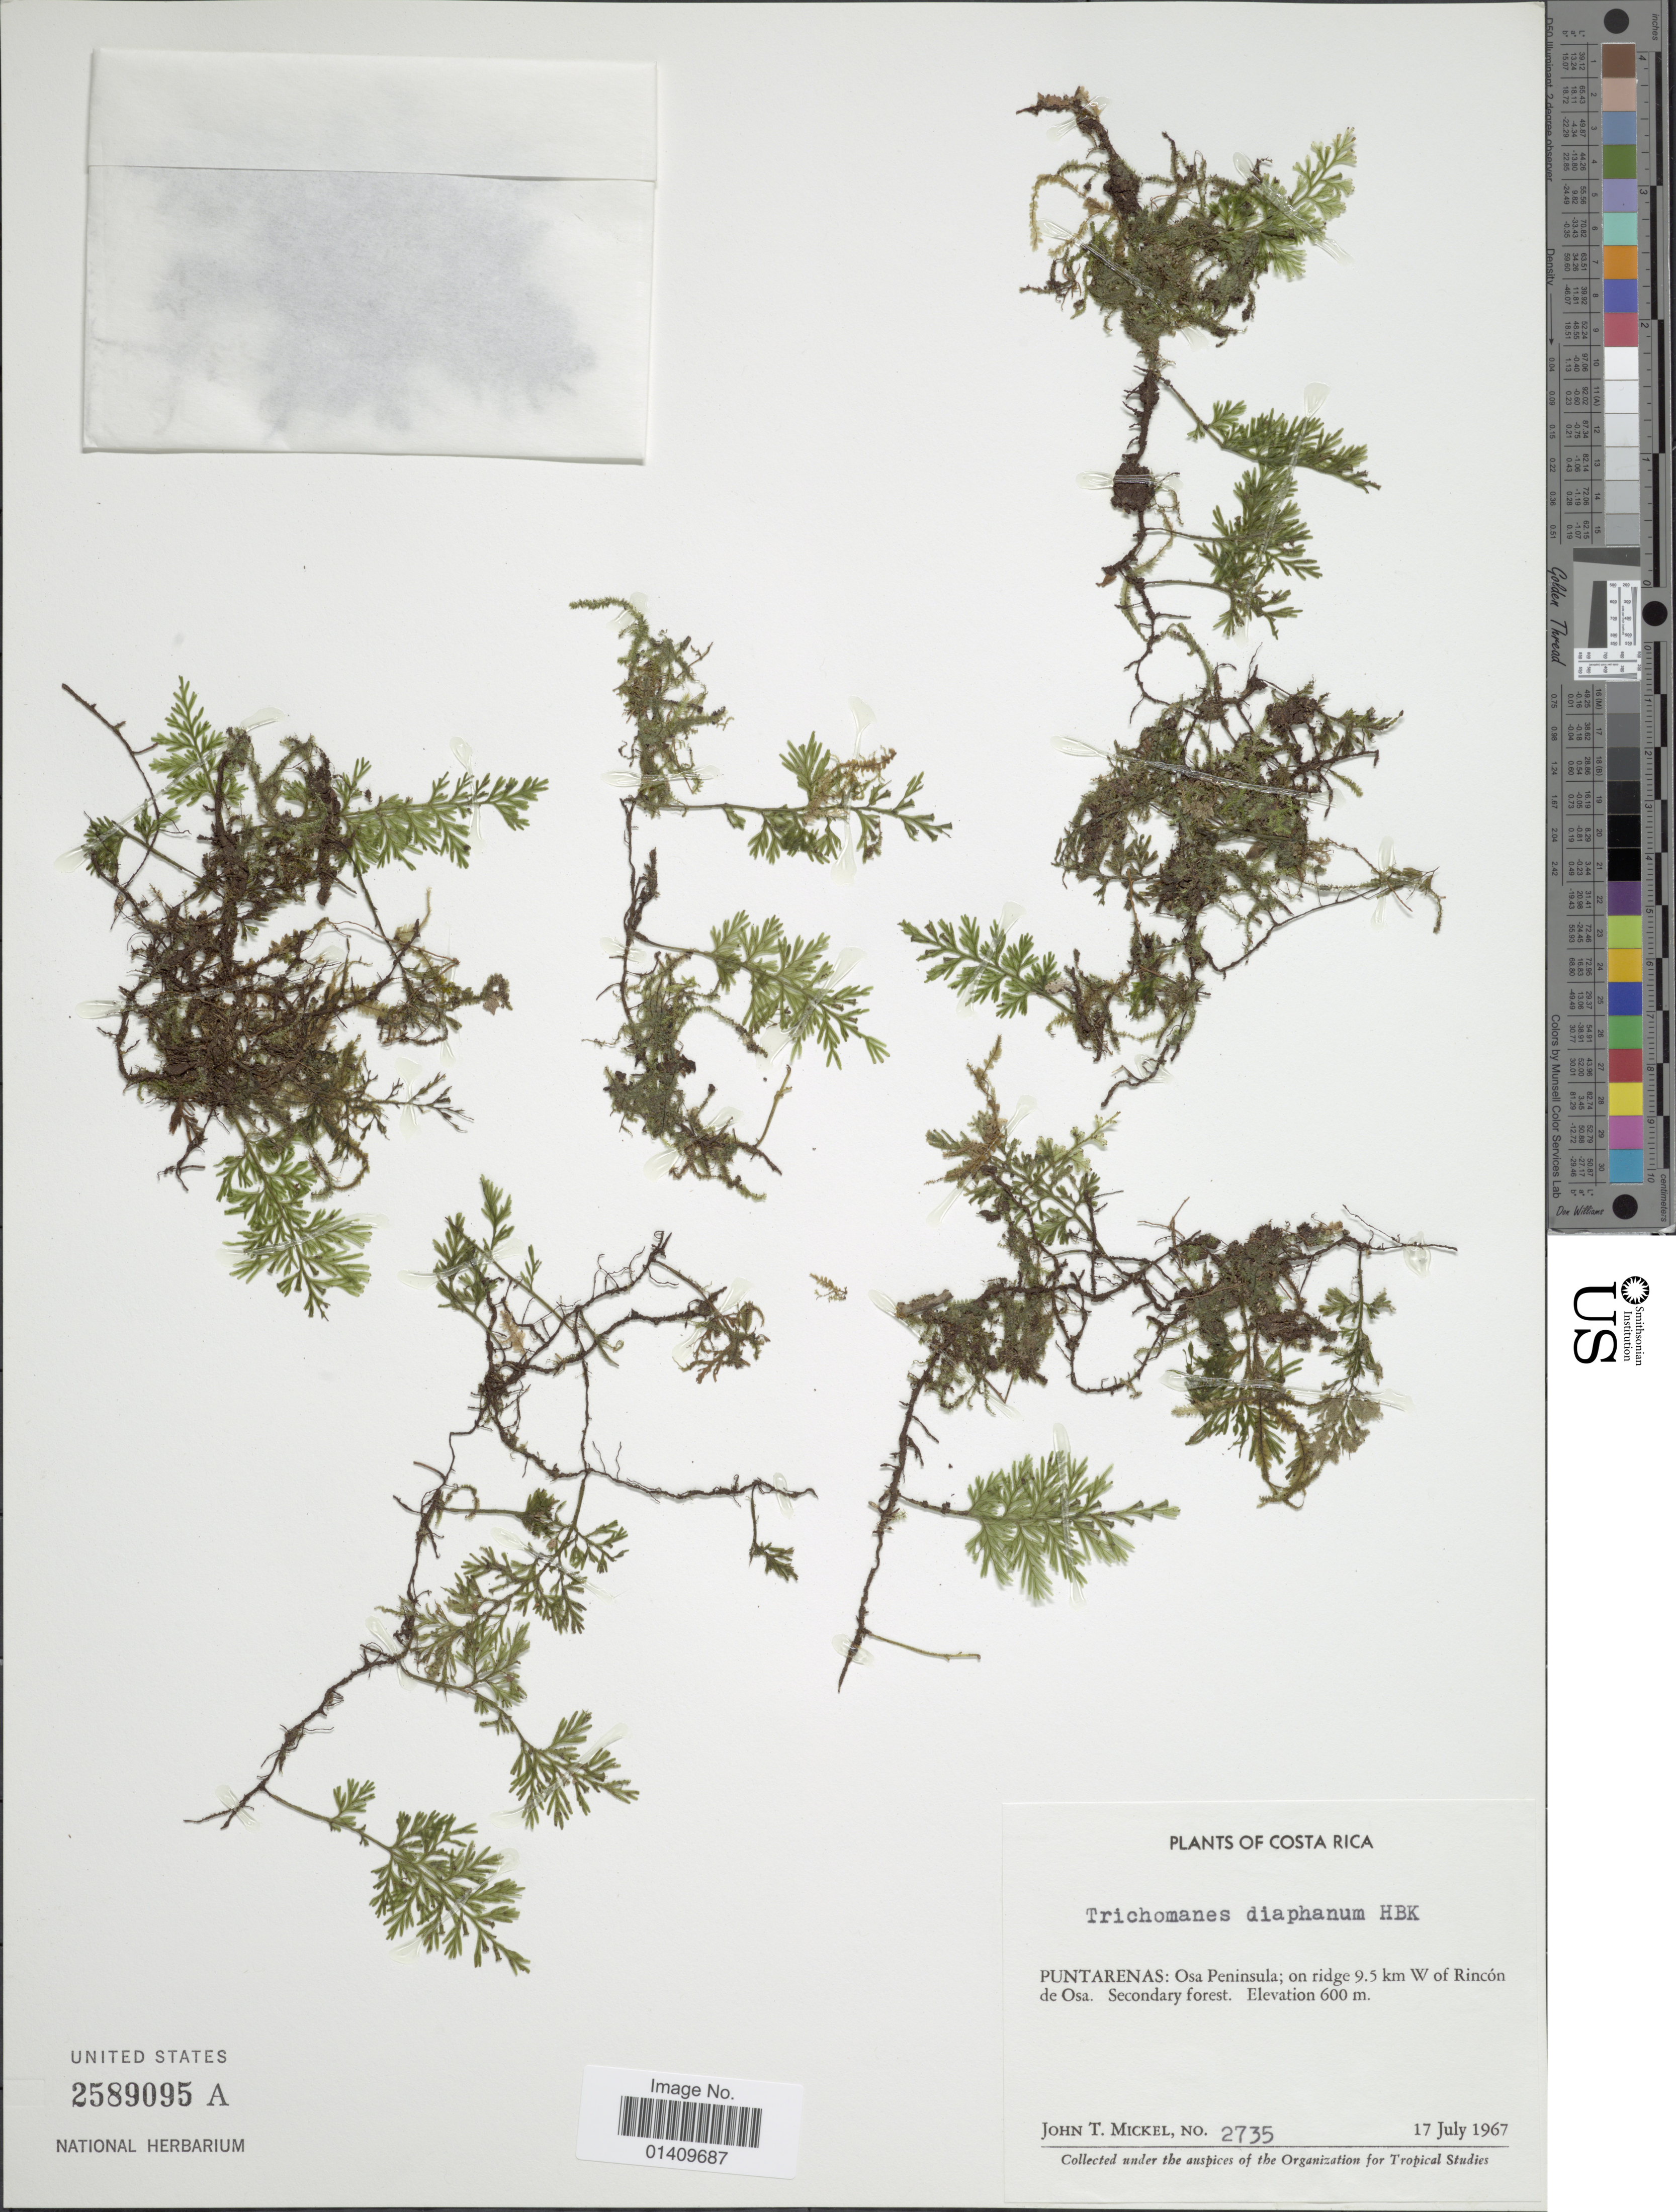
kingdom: Plantae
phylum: Tracheophyta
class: Polypodiopsida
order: Hymenophyllales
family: Hymenophyllaceae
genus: Polyphlebium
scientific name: Polyphlebium diaphanum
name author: (Kunth) Ebihara & Dubuisson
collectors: J. T. Mickel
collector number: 2735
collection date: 1967-07-17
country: Costa Rica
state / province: Puntarenas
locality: Puntarenas: Osa Peninsula on ridge 9.5km W of Rincon de Osa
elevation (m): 600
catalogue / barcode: US 2589095A